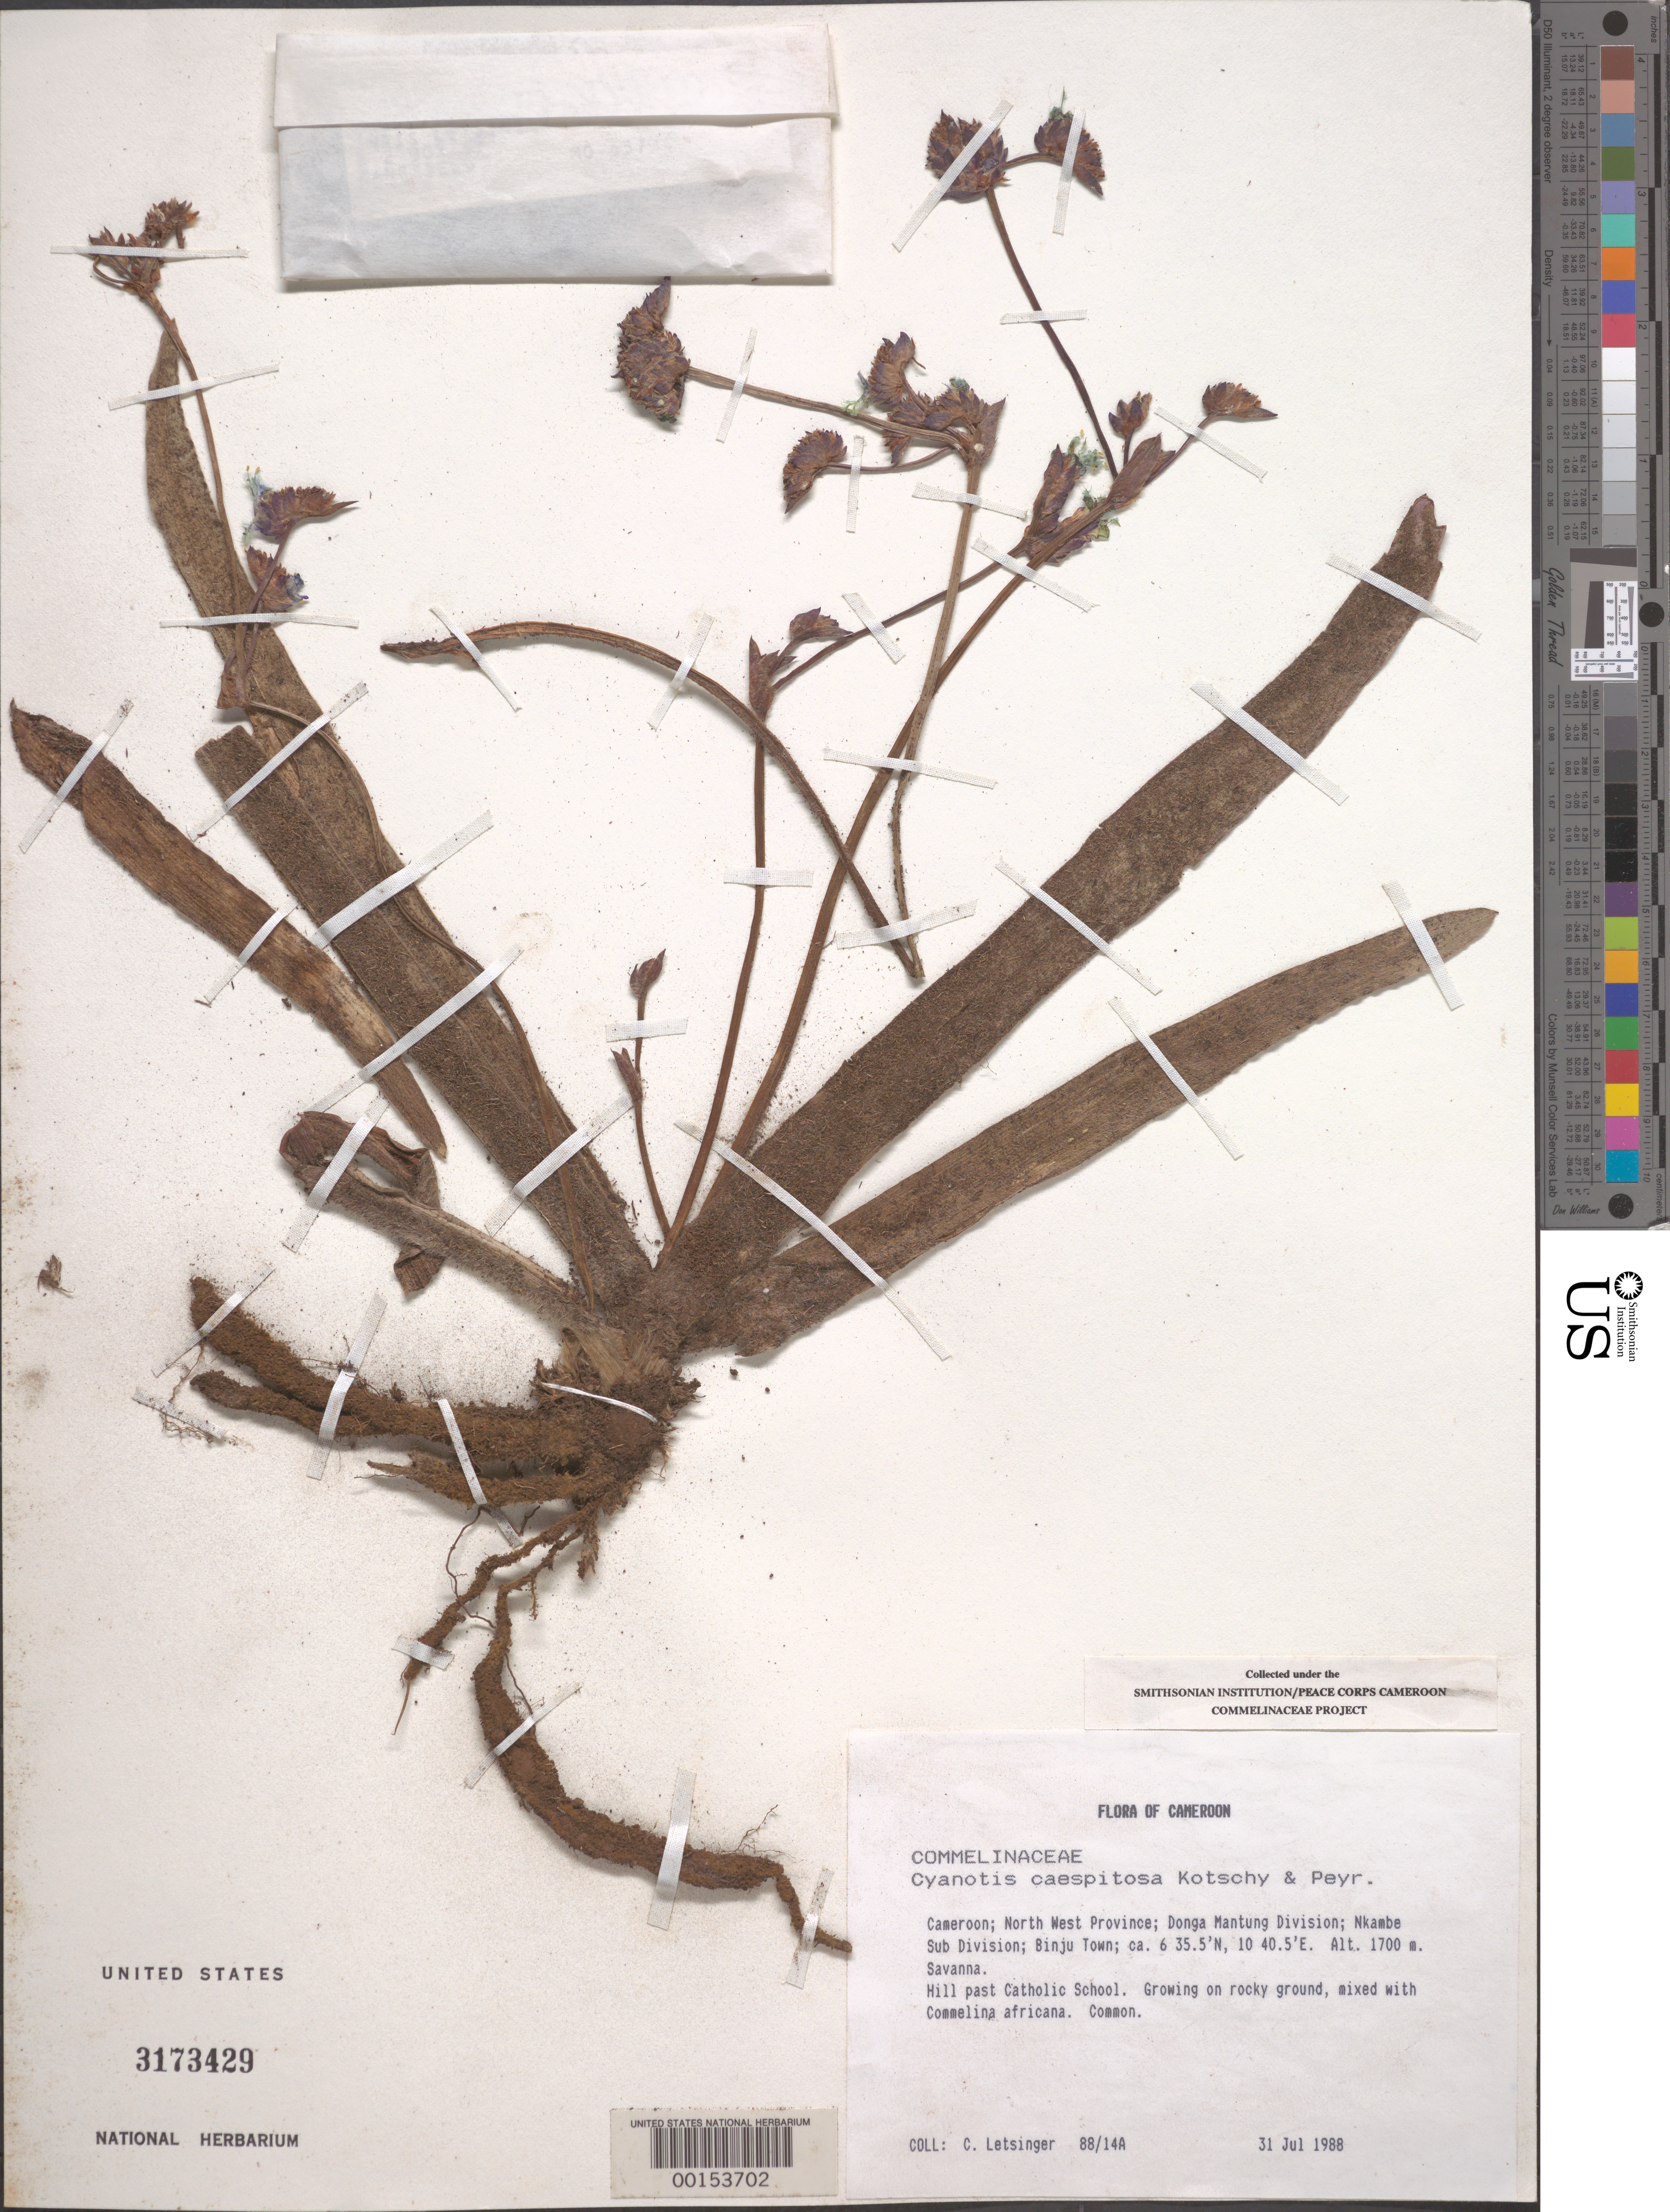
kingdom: Plantae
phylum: Tracheophyta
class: Liliopsida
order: Commelinales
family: Commelinaceae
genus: Cyanotis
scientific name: Cyanotis caespitosa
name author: Kotschy & Peyr.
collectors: C. Letsinger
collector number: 88/14a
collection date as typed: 31 Jul 1988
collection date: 1988-07-31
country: Cameroon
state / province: Nord-ouest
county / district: Donga-mantung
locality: Nkambe subdivision, binju town, hill past catholic school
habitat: Savanna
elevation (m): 1700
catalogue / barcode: US 3173429